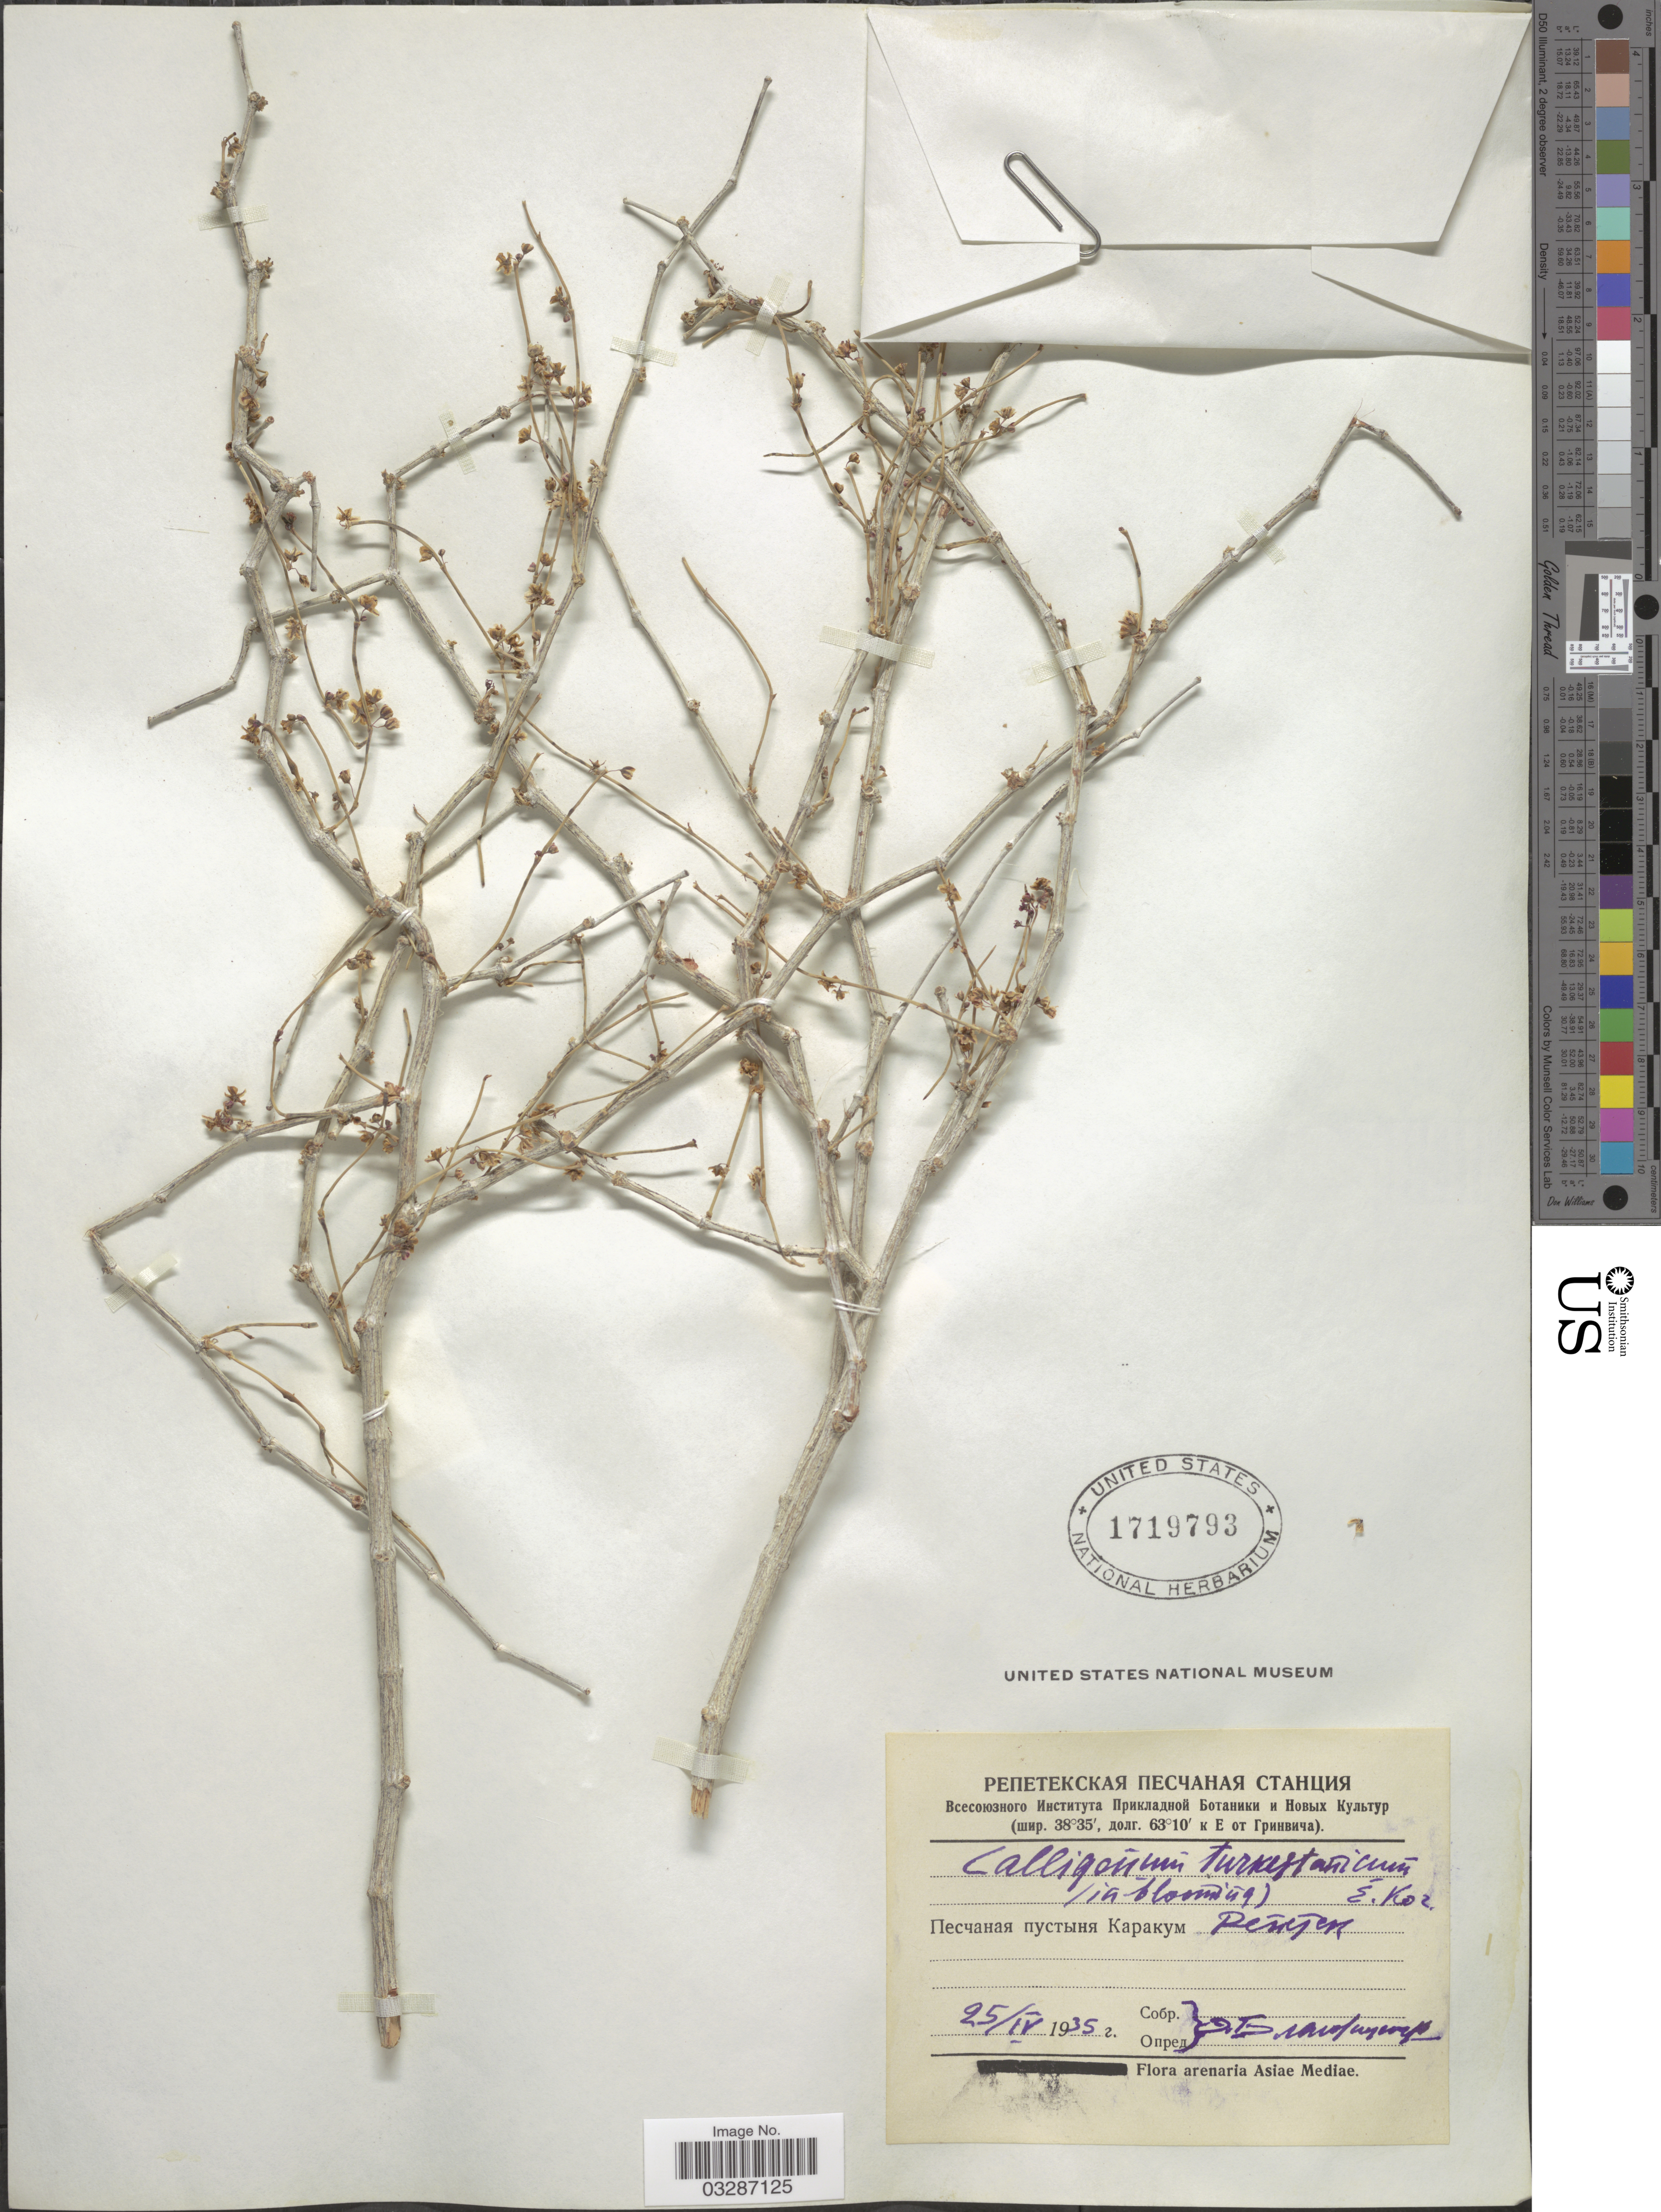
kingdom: Plantae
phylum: Tracheophyta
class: Magnoliopsida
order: Caryophyllales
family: Polygonaceae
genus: Calligonum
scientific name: Calligonum turkestanicum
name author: (Korovin) Pavlov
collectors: E. Blagoveshenskiy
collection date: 1935-04-25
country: Turkmenistan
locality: Karakum Desert, Repetek.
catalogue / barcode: US 1719793